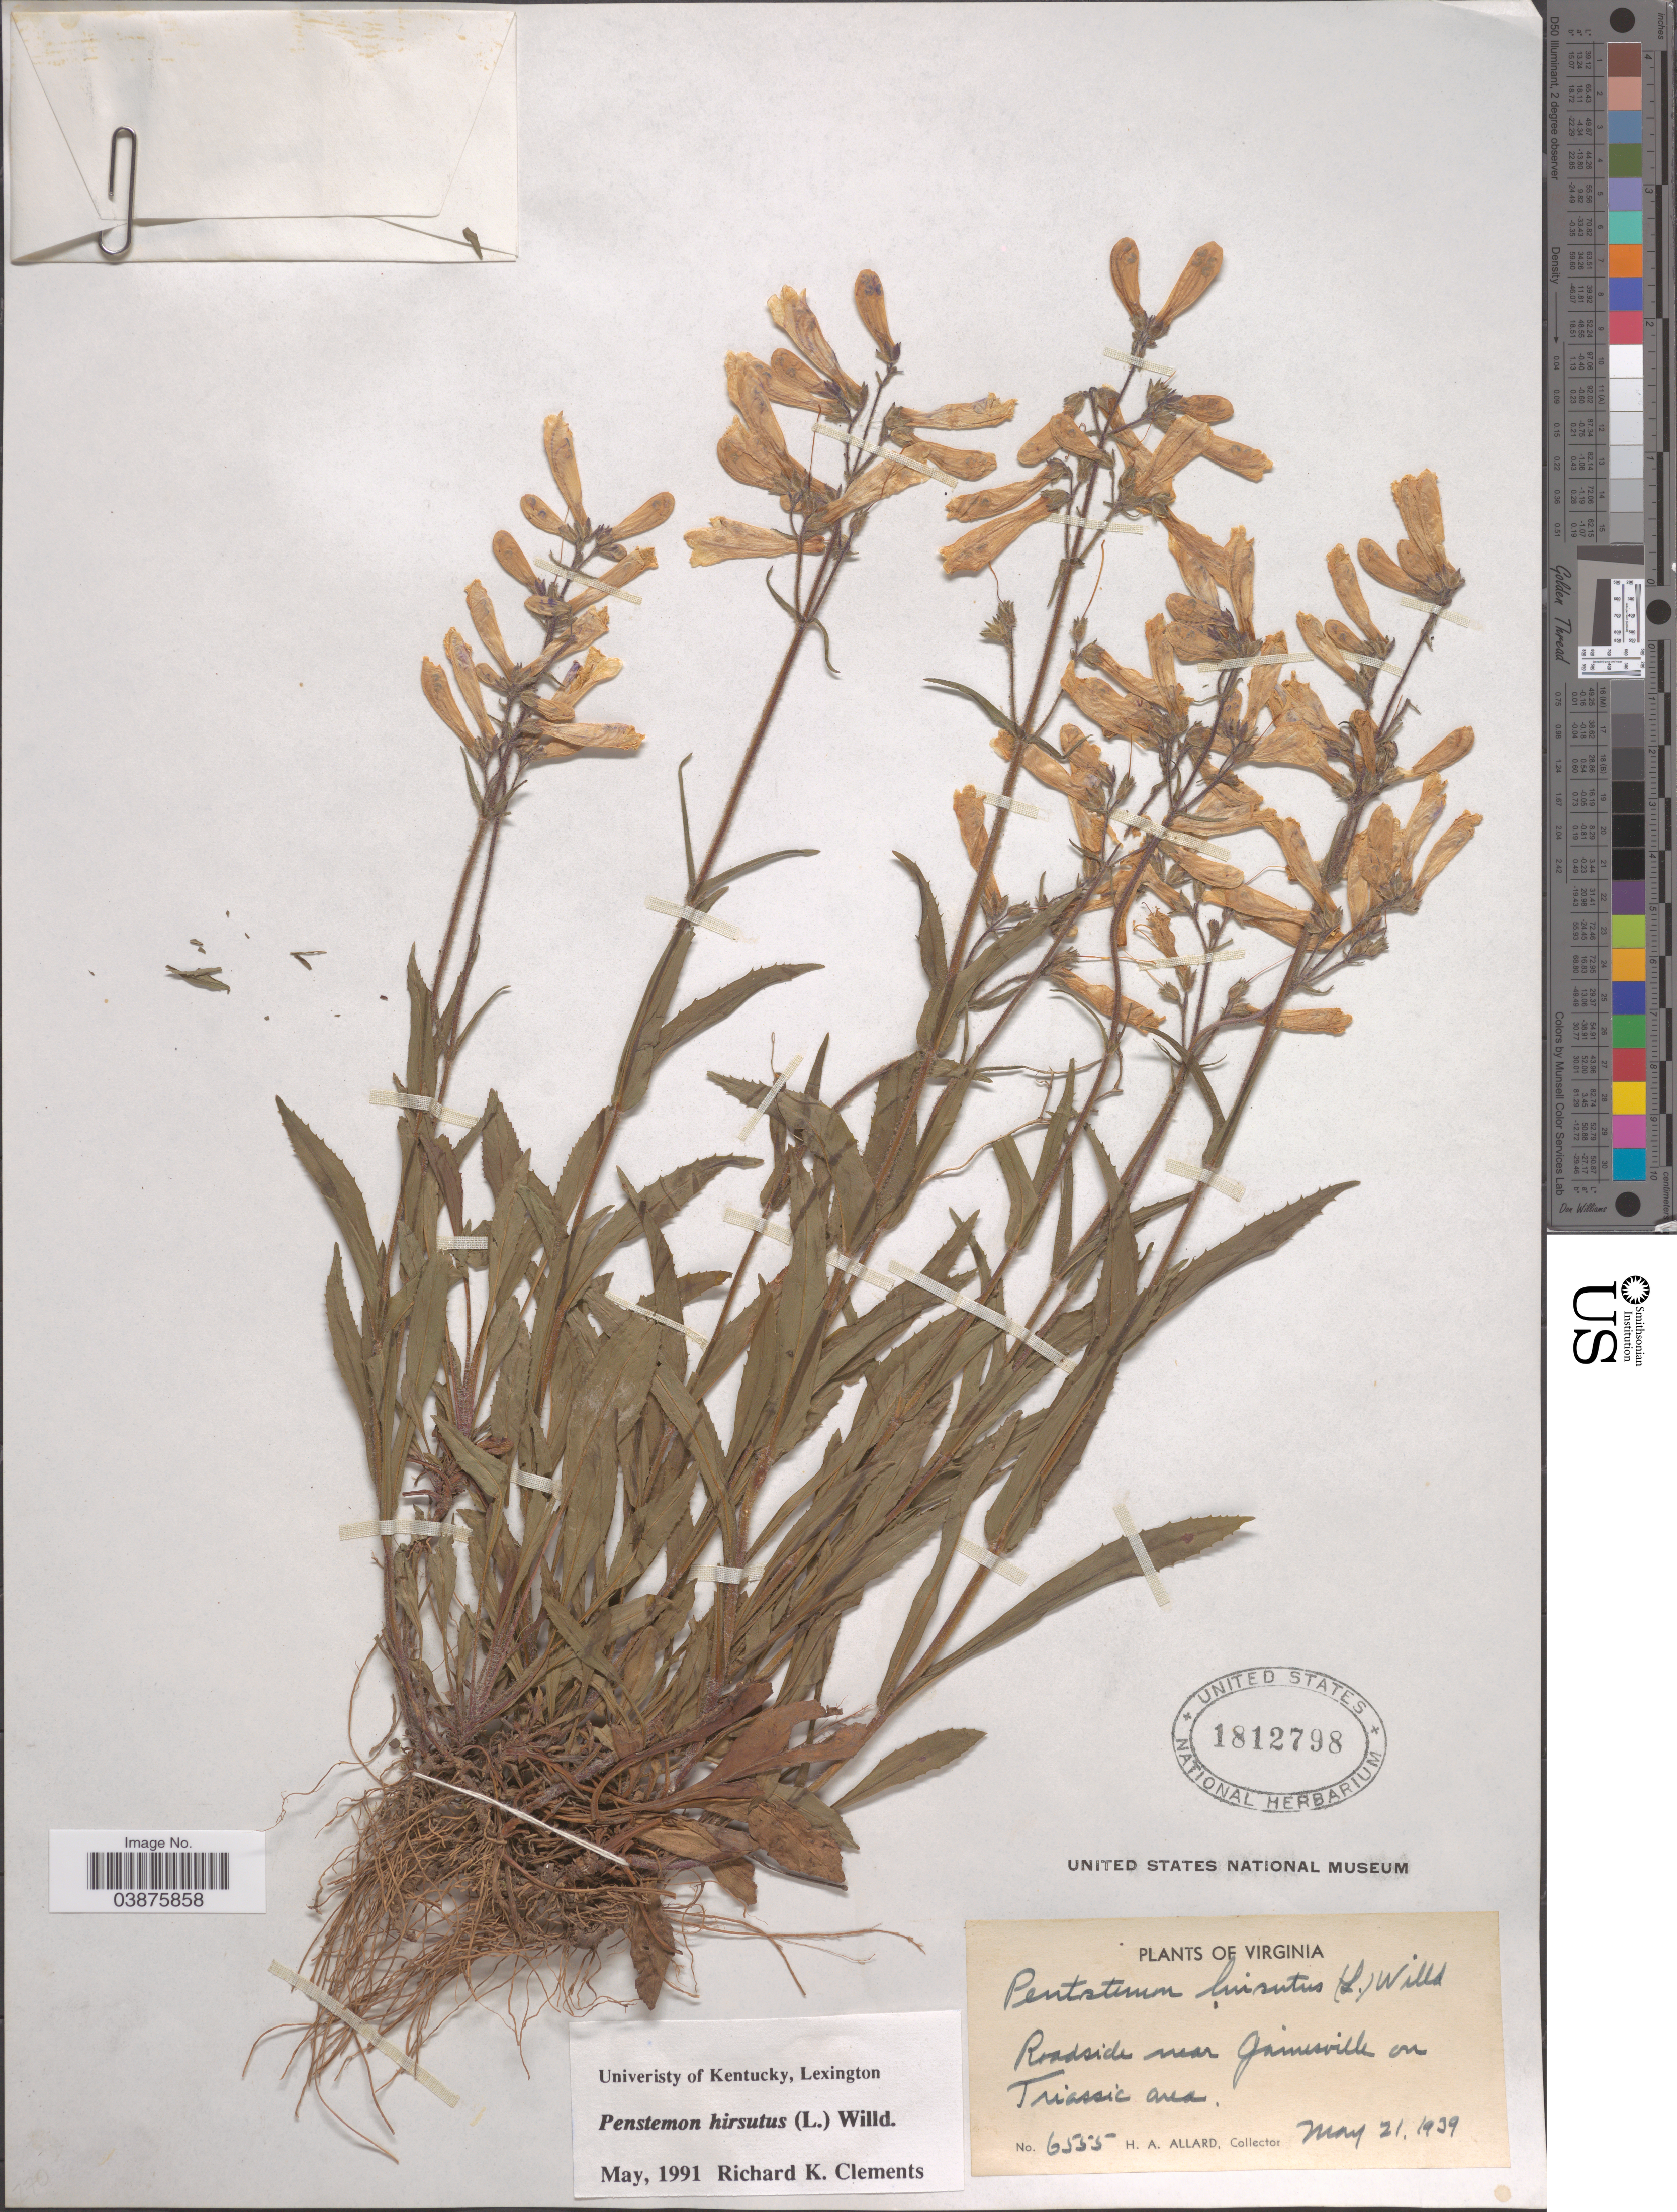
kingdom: Plantae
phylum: Tracheophyta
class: Magnoliopsida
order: Lamiales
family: Plantaginaceae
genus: Penstemon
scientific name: Penstemon hirsutus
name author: (L.) Willd.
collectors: H. A. Allard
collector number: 6555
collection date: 1939-05-21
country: United States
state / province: Virginia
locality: Roadside near Gainesville on Triassic area.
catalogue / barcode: US 1812798